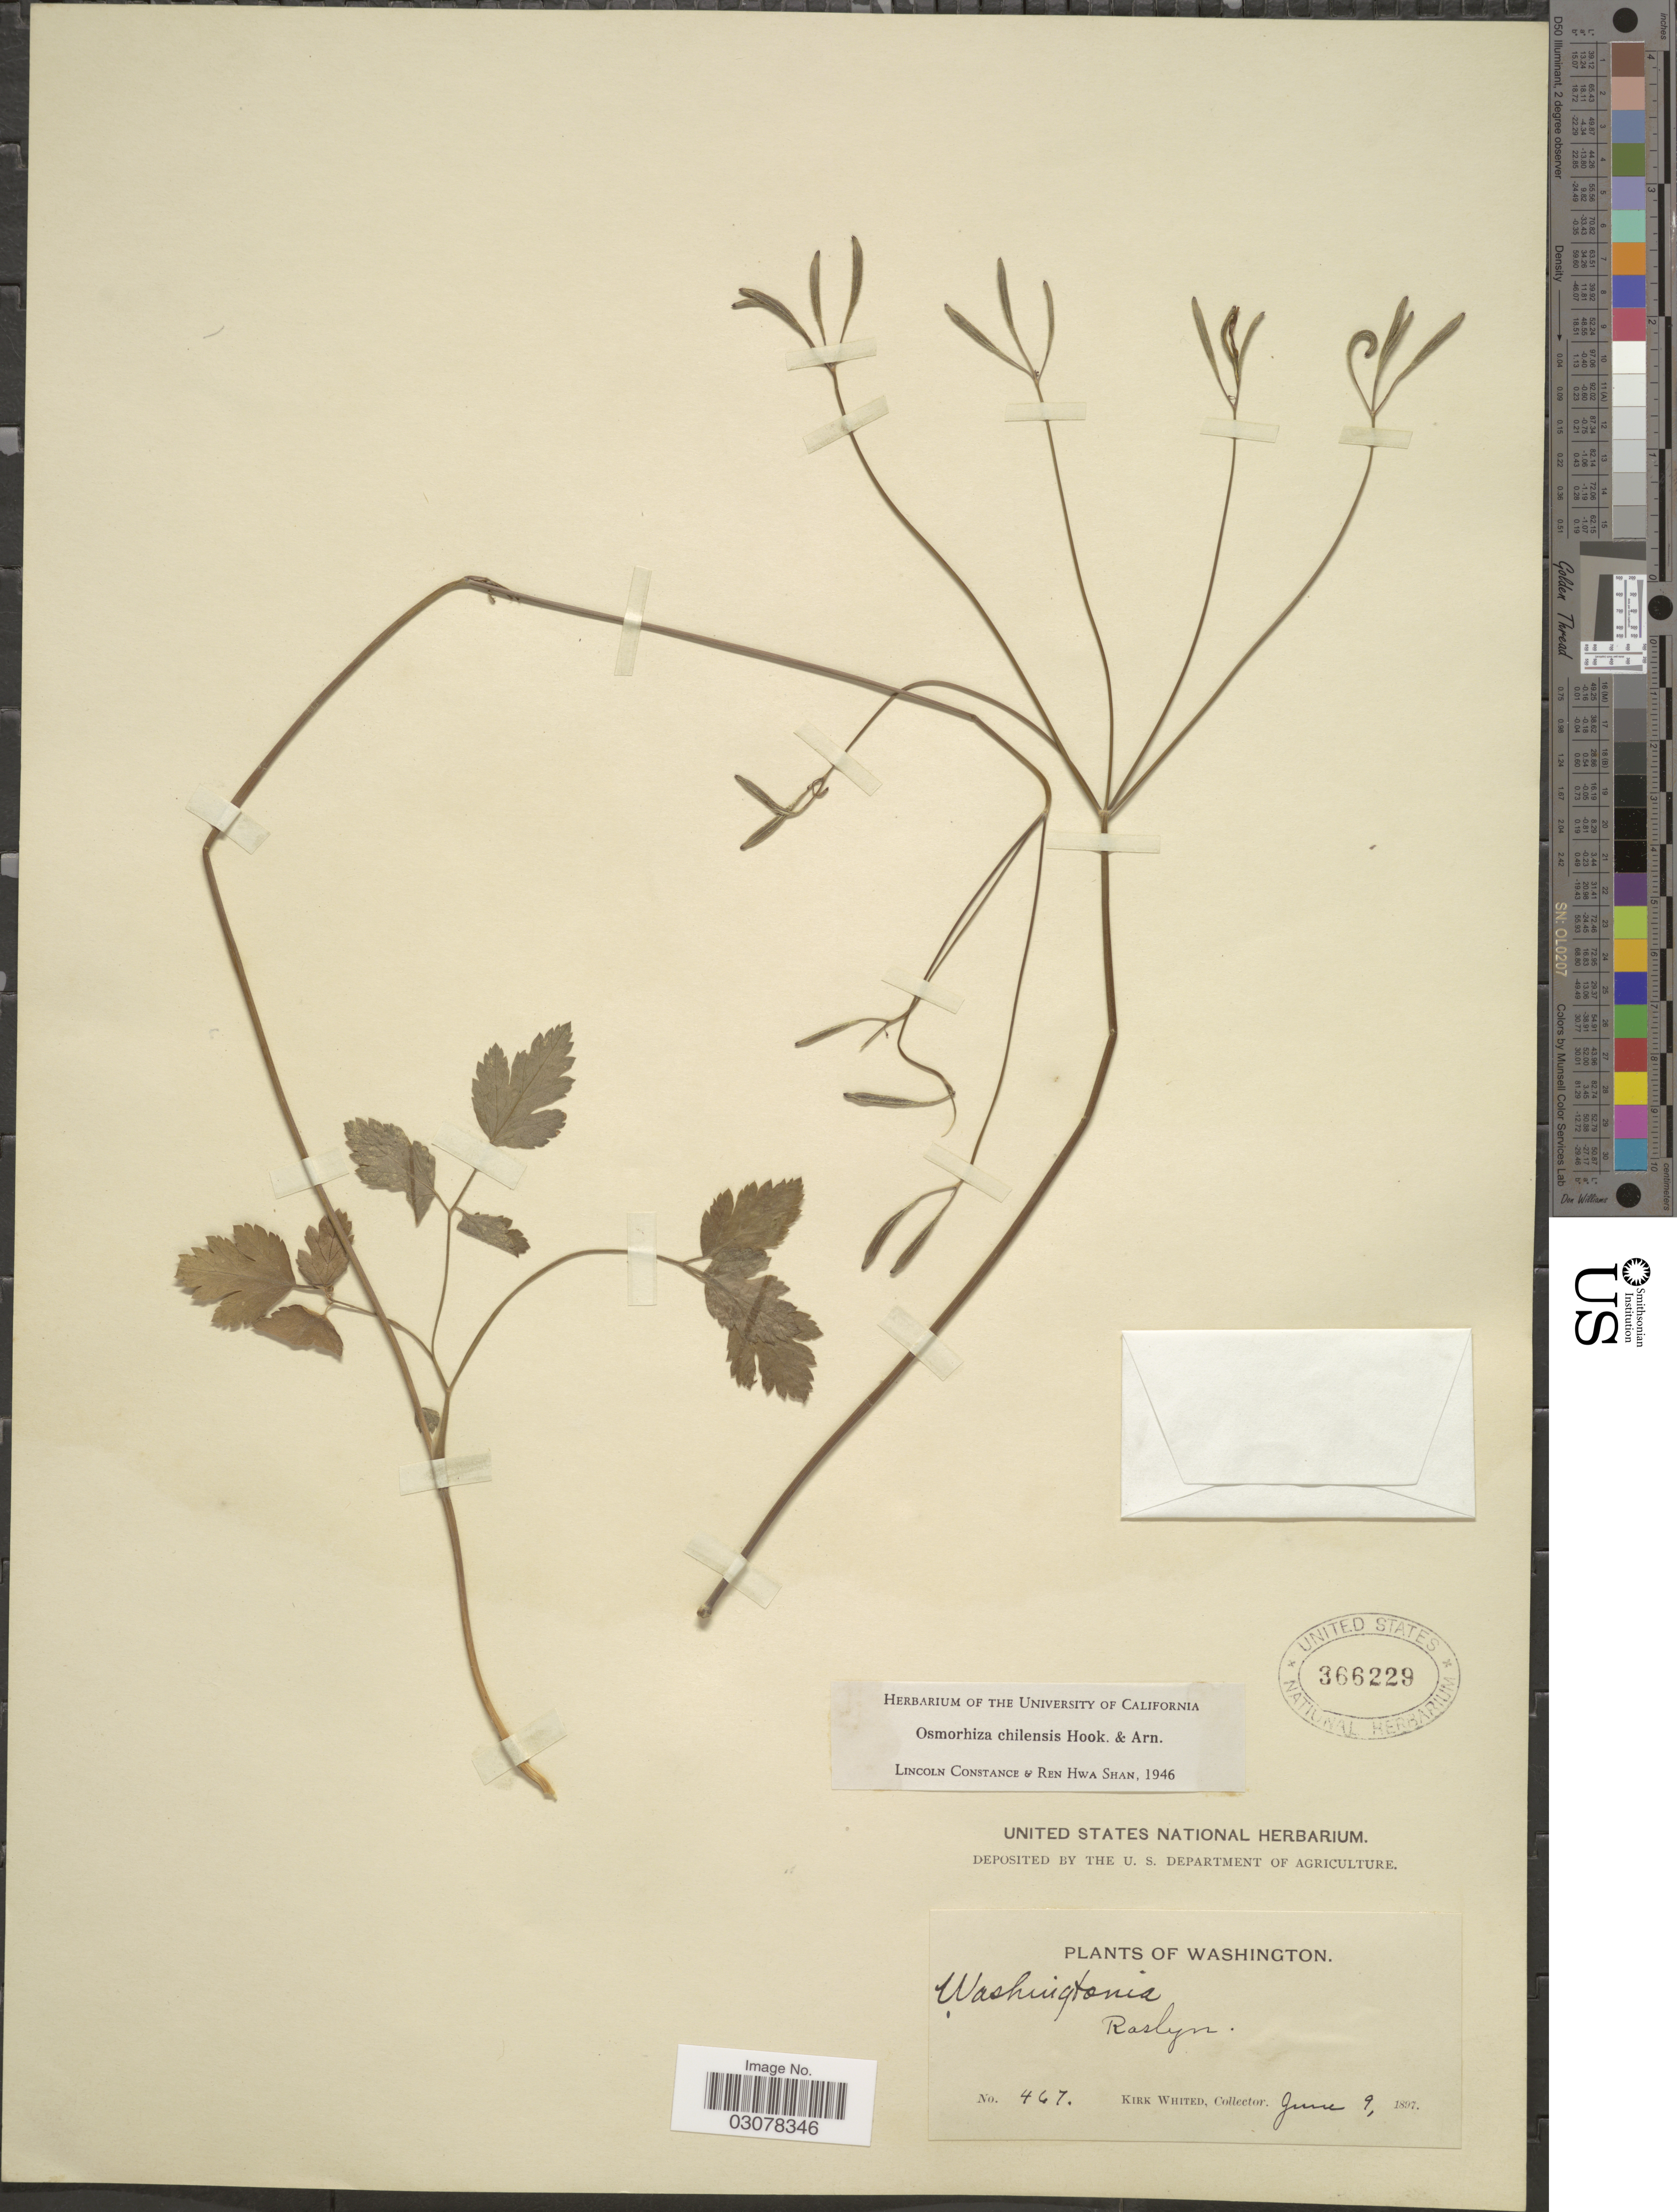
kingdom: Plantae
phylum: Tracheophyta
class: Magnoliopsida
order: Apiales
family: Apiaceae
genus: Osmorhiza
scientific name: Osmorhiza chilensis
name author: Hook. & Arn.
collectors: K. Whited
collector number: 467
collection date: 1897-06-09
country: United States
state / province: Washington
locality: Roslyn.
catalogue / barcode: US 366229